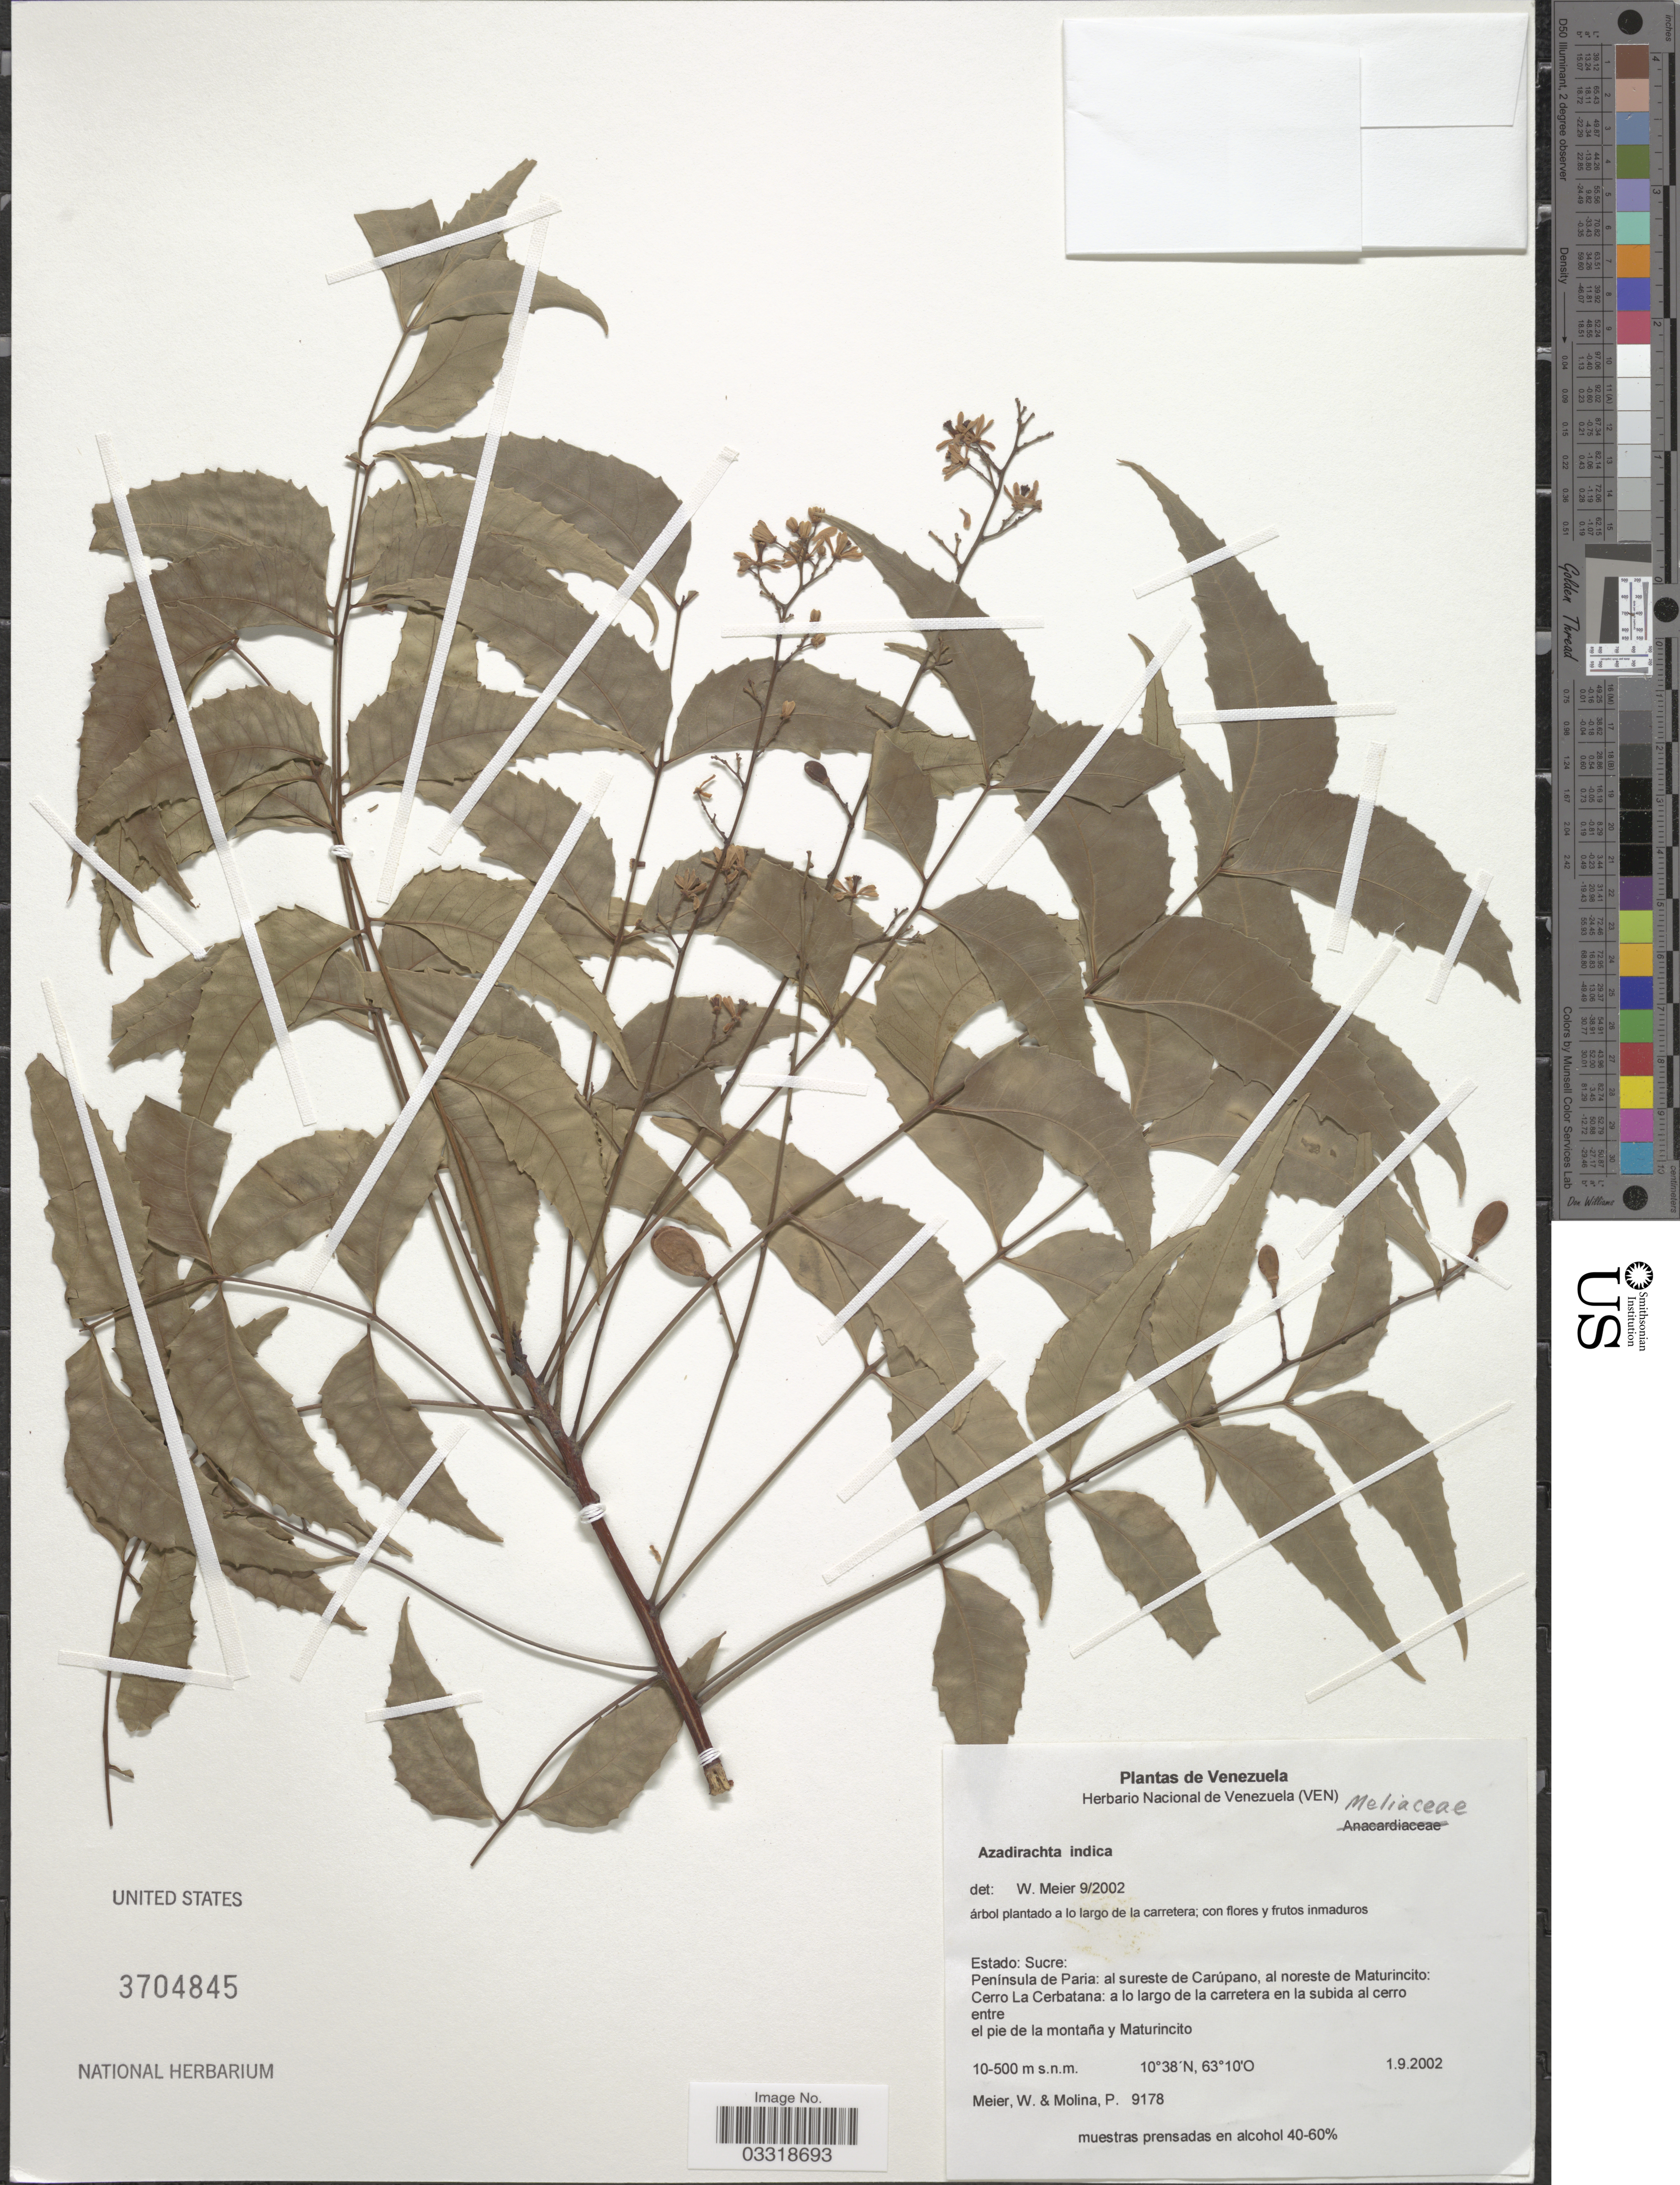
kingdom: Plantae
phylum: Tracheophyta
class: Magnoliopsida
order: Sapindales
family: Meliaceae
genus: Azadirachta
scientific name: Azadirachta indica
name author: A. Juss.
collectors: W. Meier & P. Molina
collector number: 9178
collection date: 2002-09-01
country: Venezuela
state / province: Sucre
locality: Peninsula de Paria: al sureste de Carúpano, al noreste de Maturincito: Cerro La Cerbatana: a lo largo de la carretera en la subida al cerro entre el pie de la montaña y Maturincito.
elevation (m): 10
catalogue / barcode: US 3704845